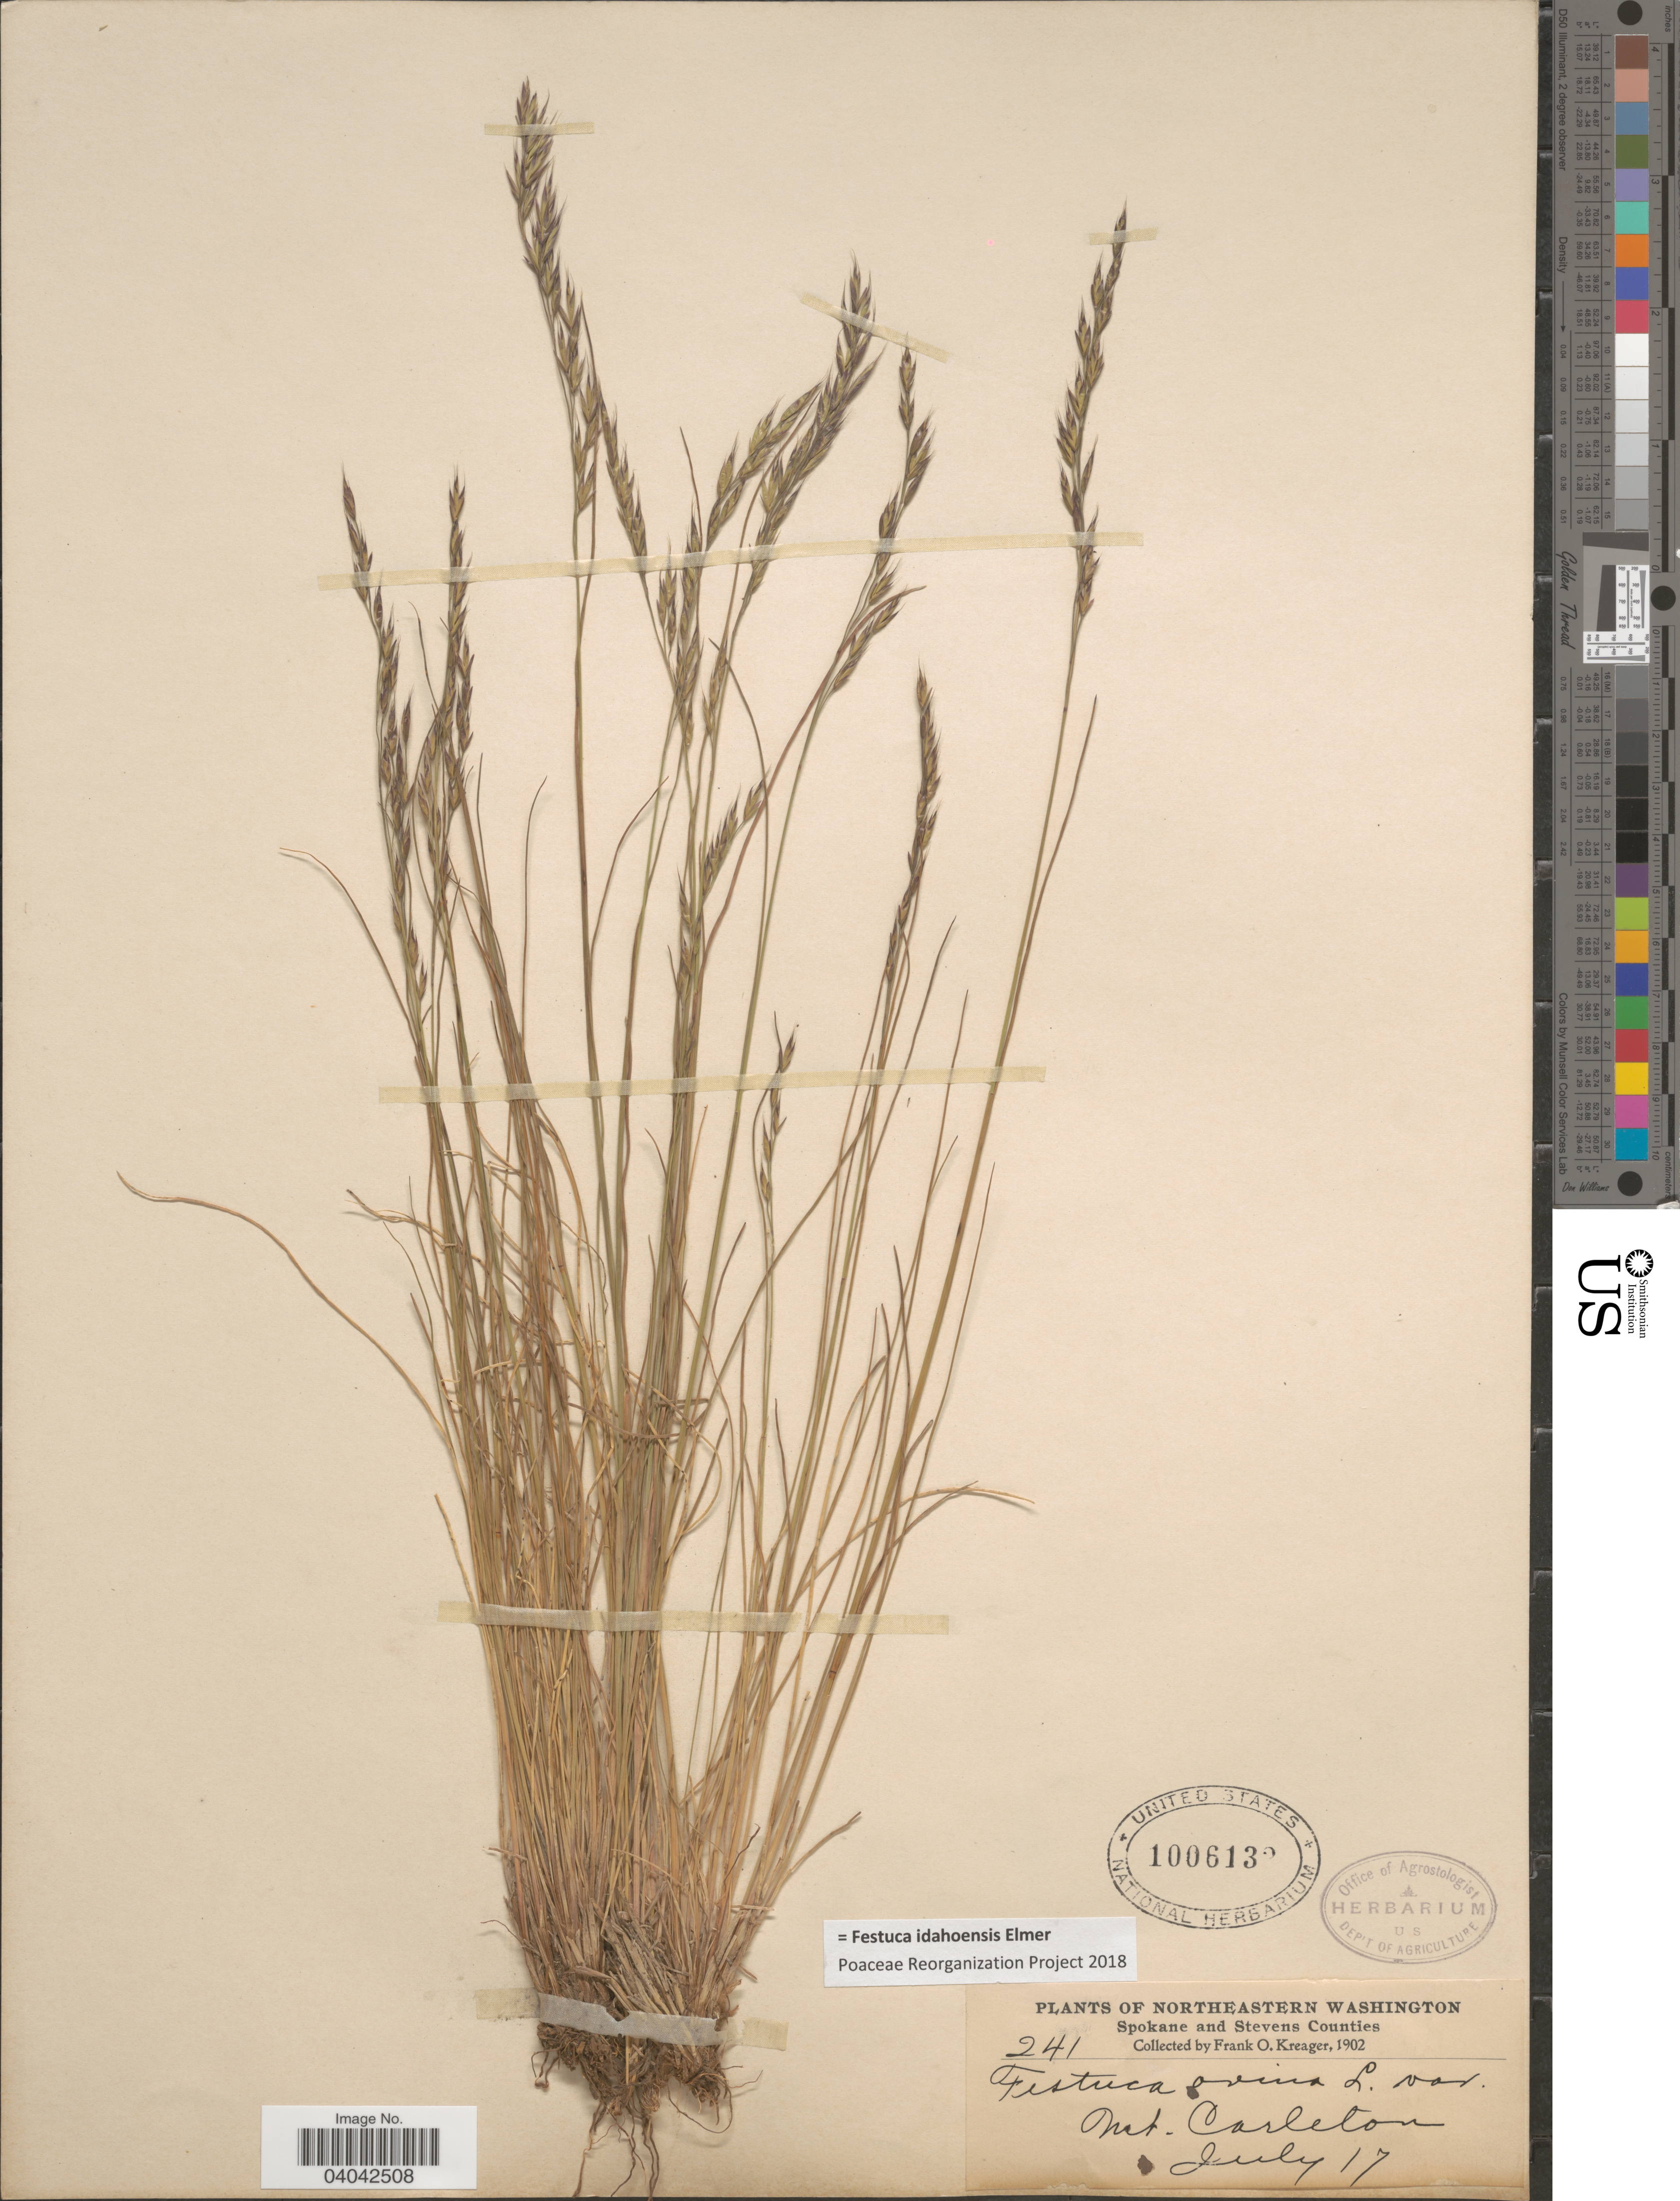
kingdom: Plantae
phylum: Tracheophyta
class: Liliopsida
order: Poales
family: Poaceae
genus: Festuca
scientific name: Festuca idahoensis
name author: Elmer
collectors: F. Kreager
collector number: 241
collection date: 1902-07-17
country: United States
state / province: Washington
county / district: Spokane / Stevens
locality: Northeastern Washington. Spokane and Stevens Counties. Mt. Carleton.